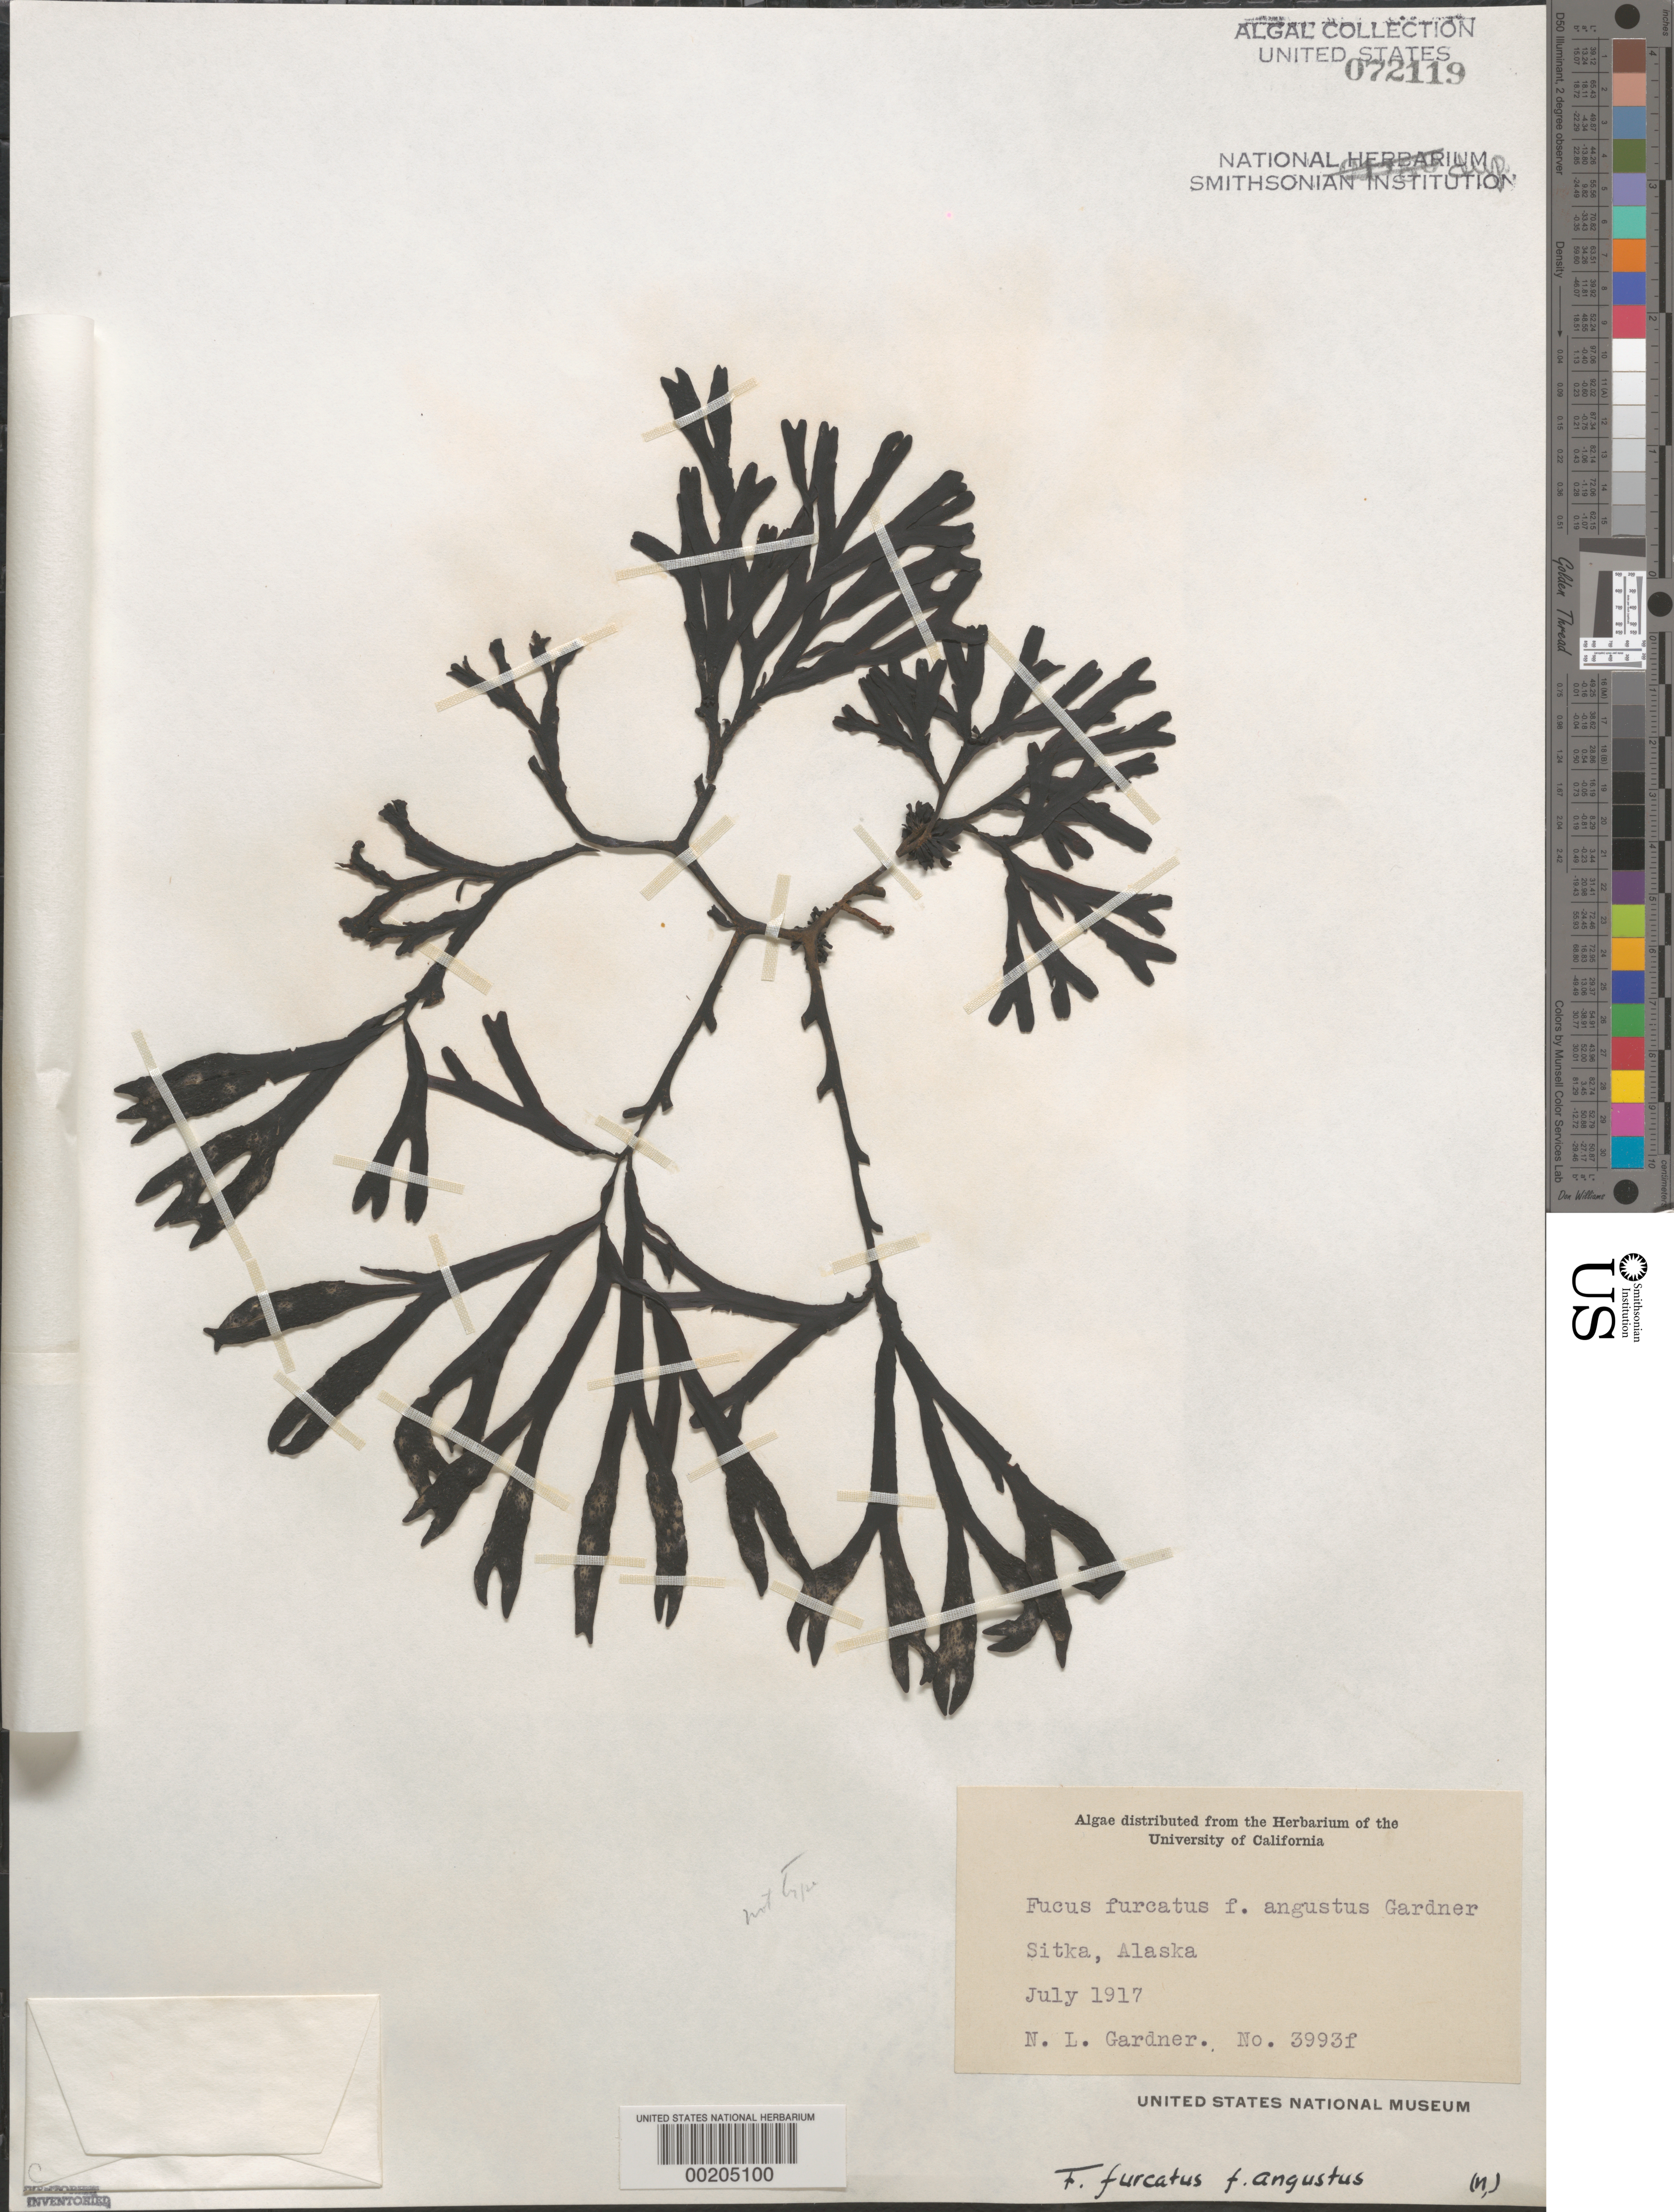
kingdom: Chromista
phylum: Ochrophyta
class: Phaeophyceae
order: Fucales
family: Fucaceae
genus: Fucus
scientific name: Fucus distichus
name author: L.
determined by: Algae name updating Project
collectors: N. Gardner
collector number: NLG 3993f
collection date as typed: Jul 1917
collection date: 1917-07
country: United States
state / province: Alaska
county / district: Sitka Division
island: Baranof Island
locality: Sitka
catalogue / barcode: US 72119